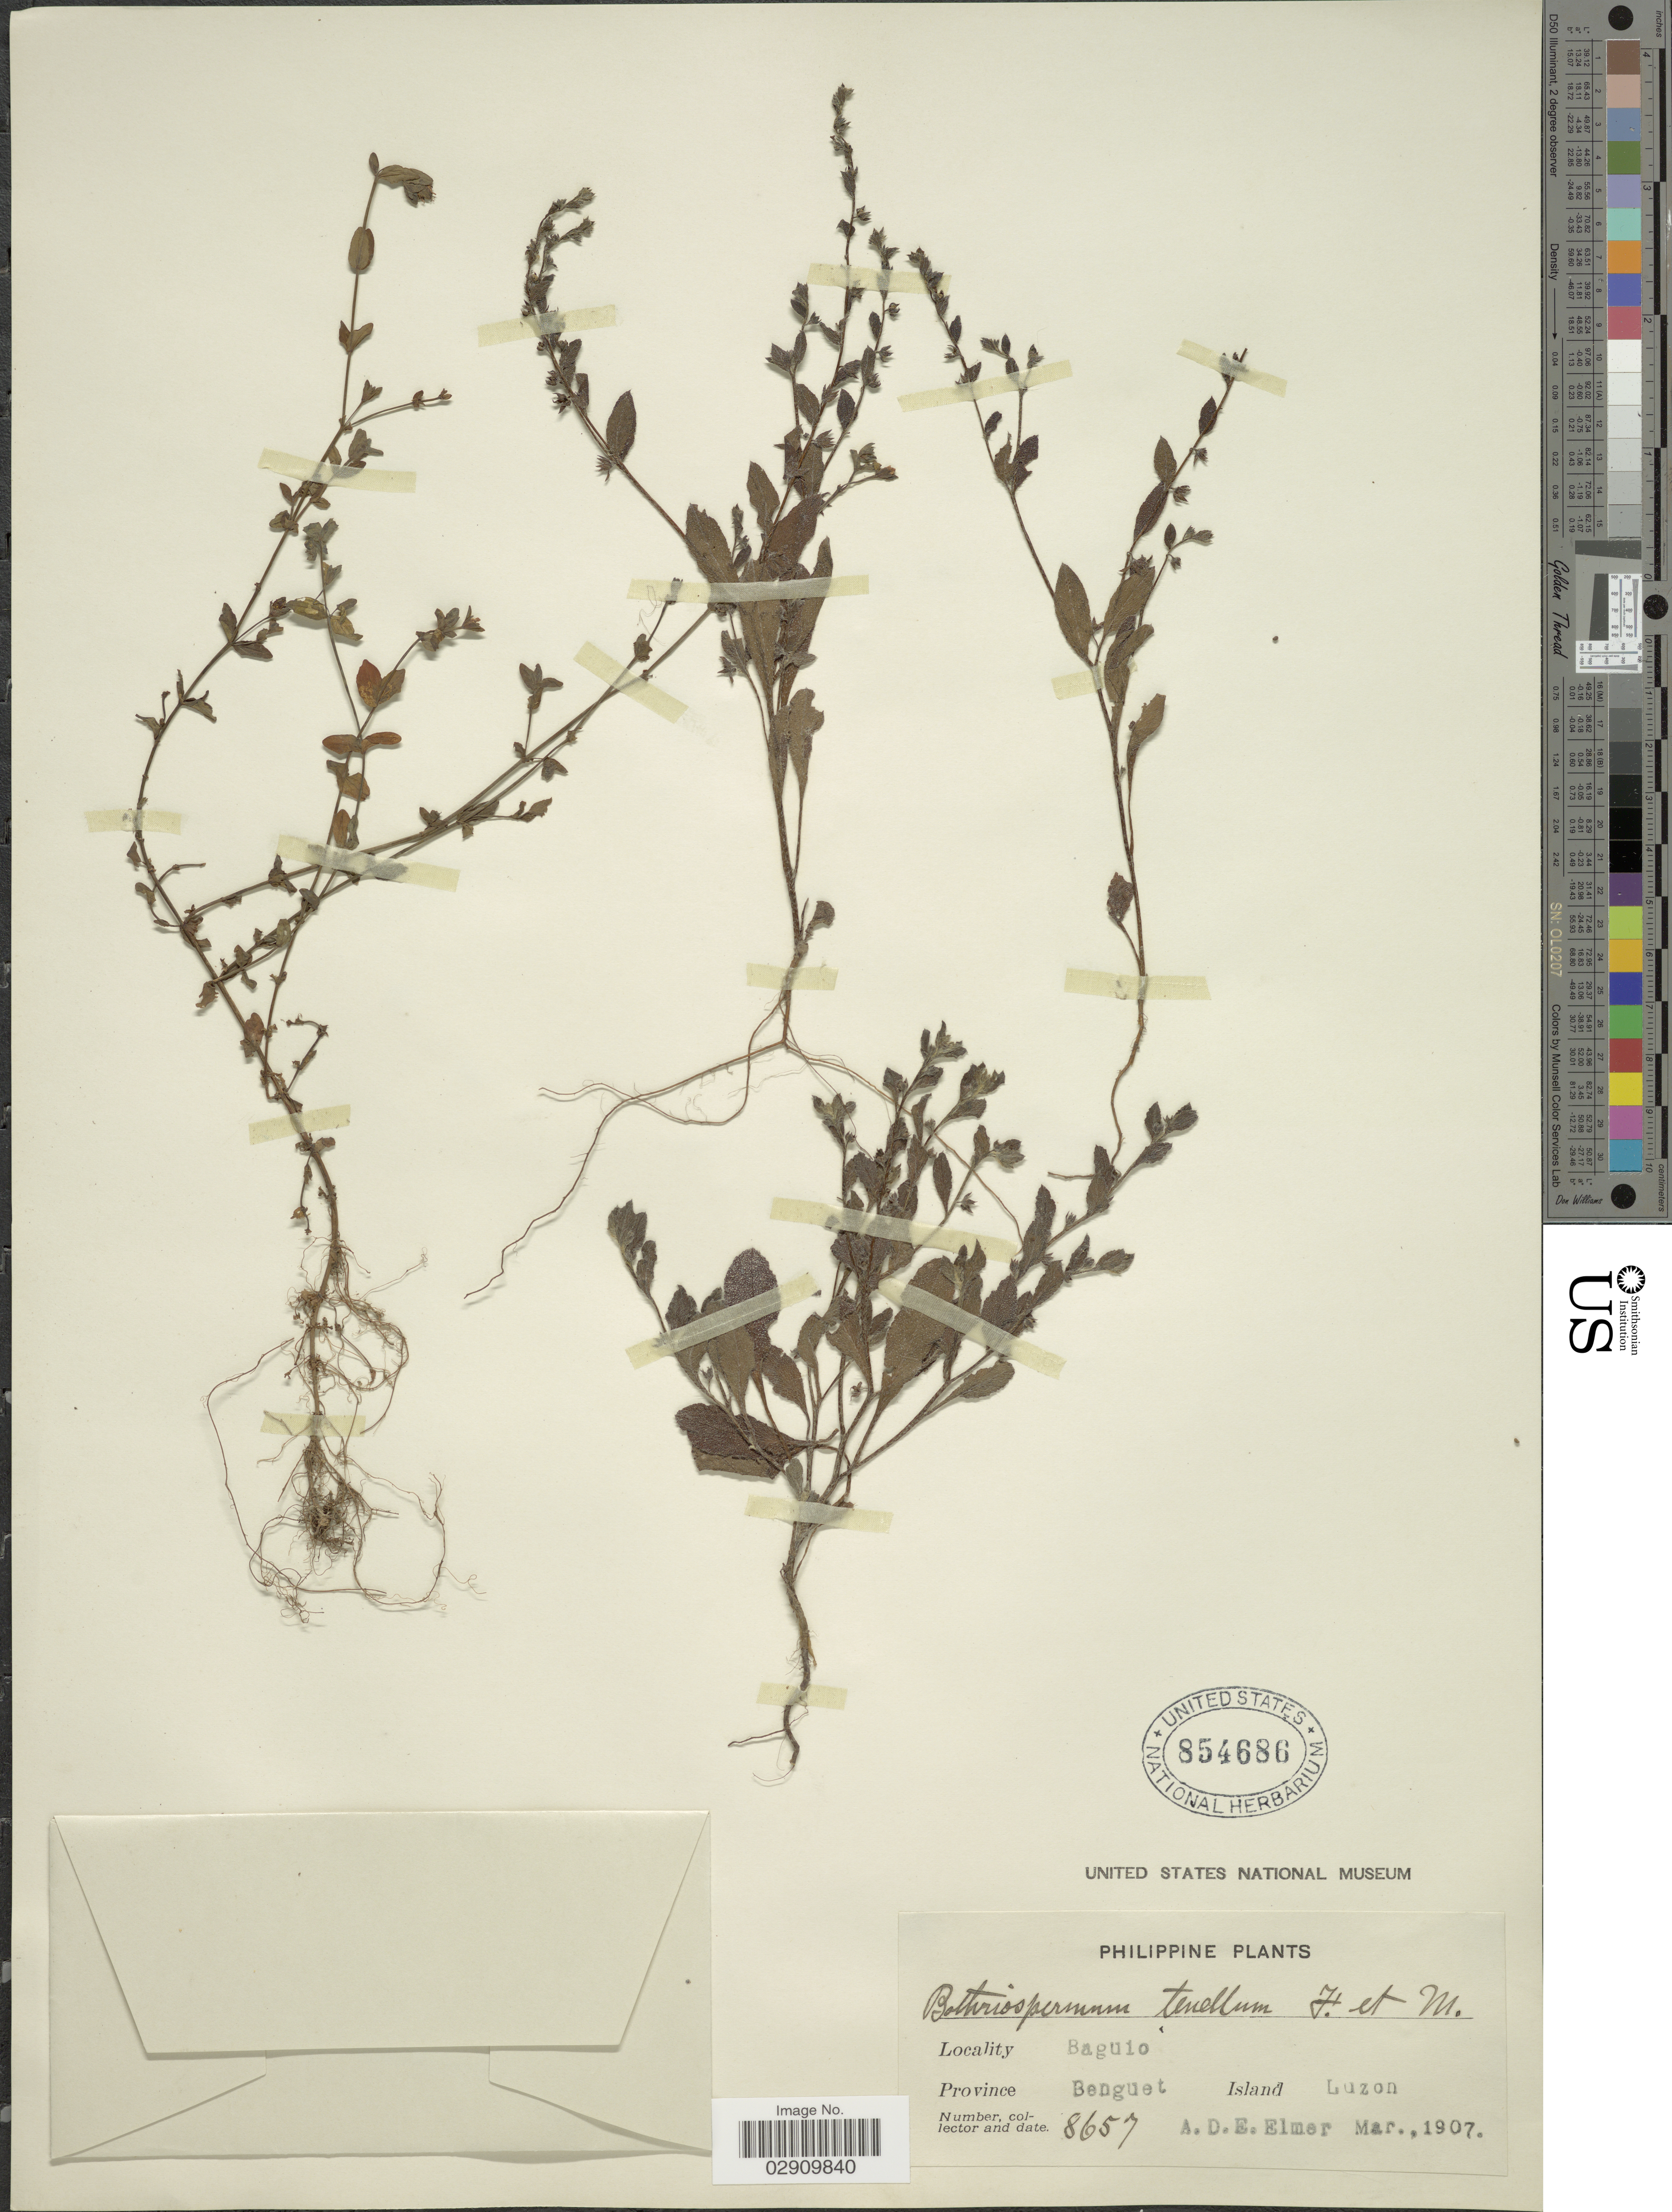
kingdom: Plantae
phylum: Tracheophyta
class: Magnoliopsida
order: Boraginales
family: Boraginaceae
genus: Bothriospermum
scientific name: Bothriospermum tenellum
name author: (Hornem.) Fisch. & C.A. Mey.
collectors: A. D. E. Elmer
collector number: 8657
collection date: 1907-03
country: Philippines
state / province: Cordillera (Administrative Region)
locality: Baguio, Province of Benguet, Island Luzon.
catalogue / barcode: US 854686